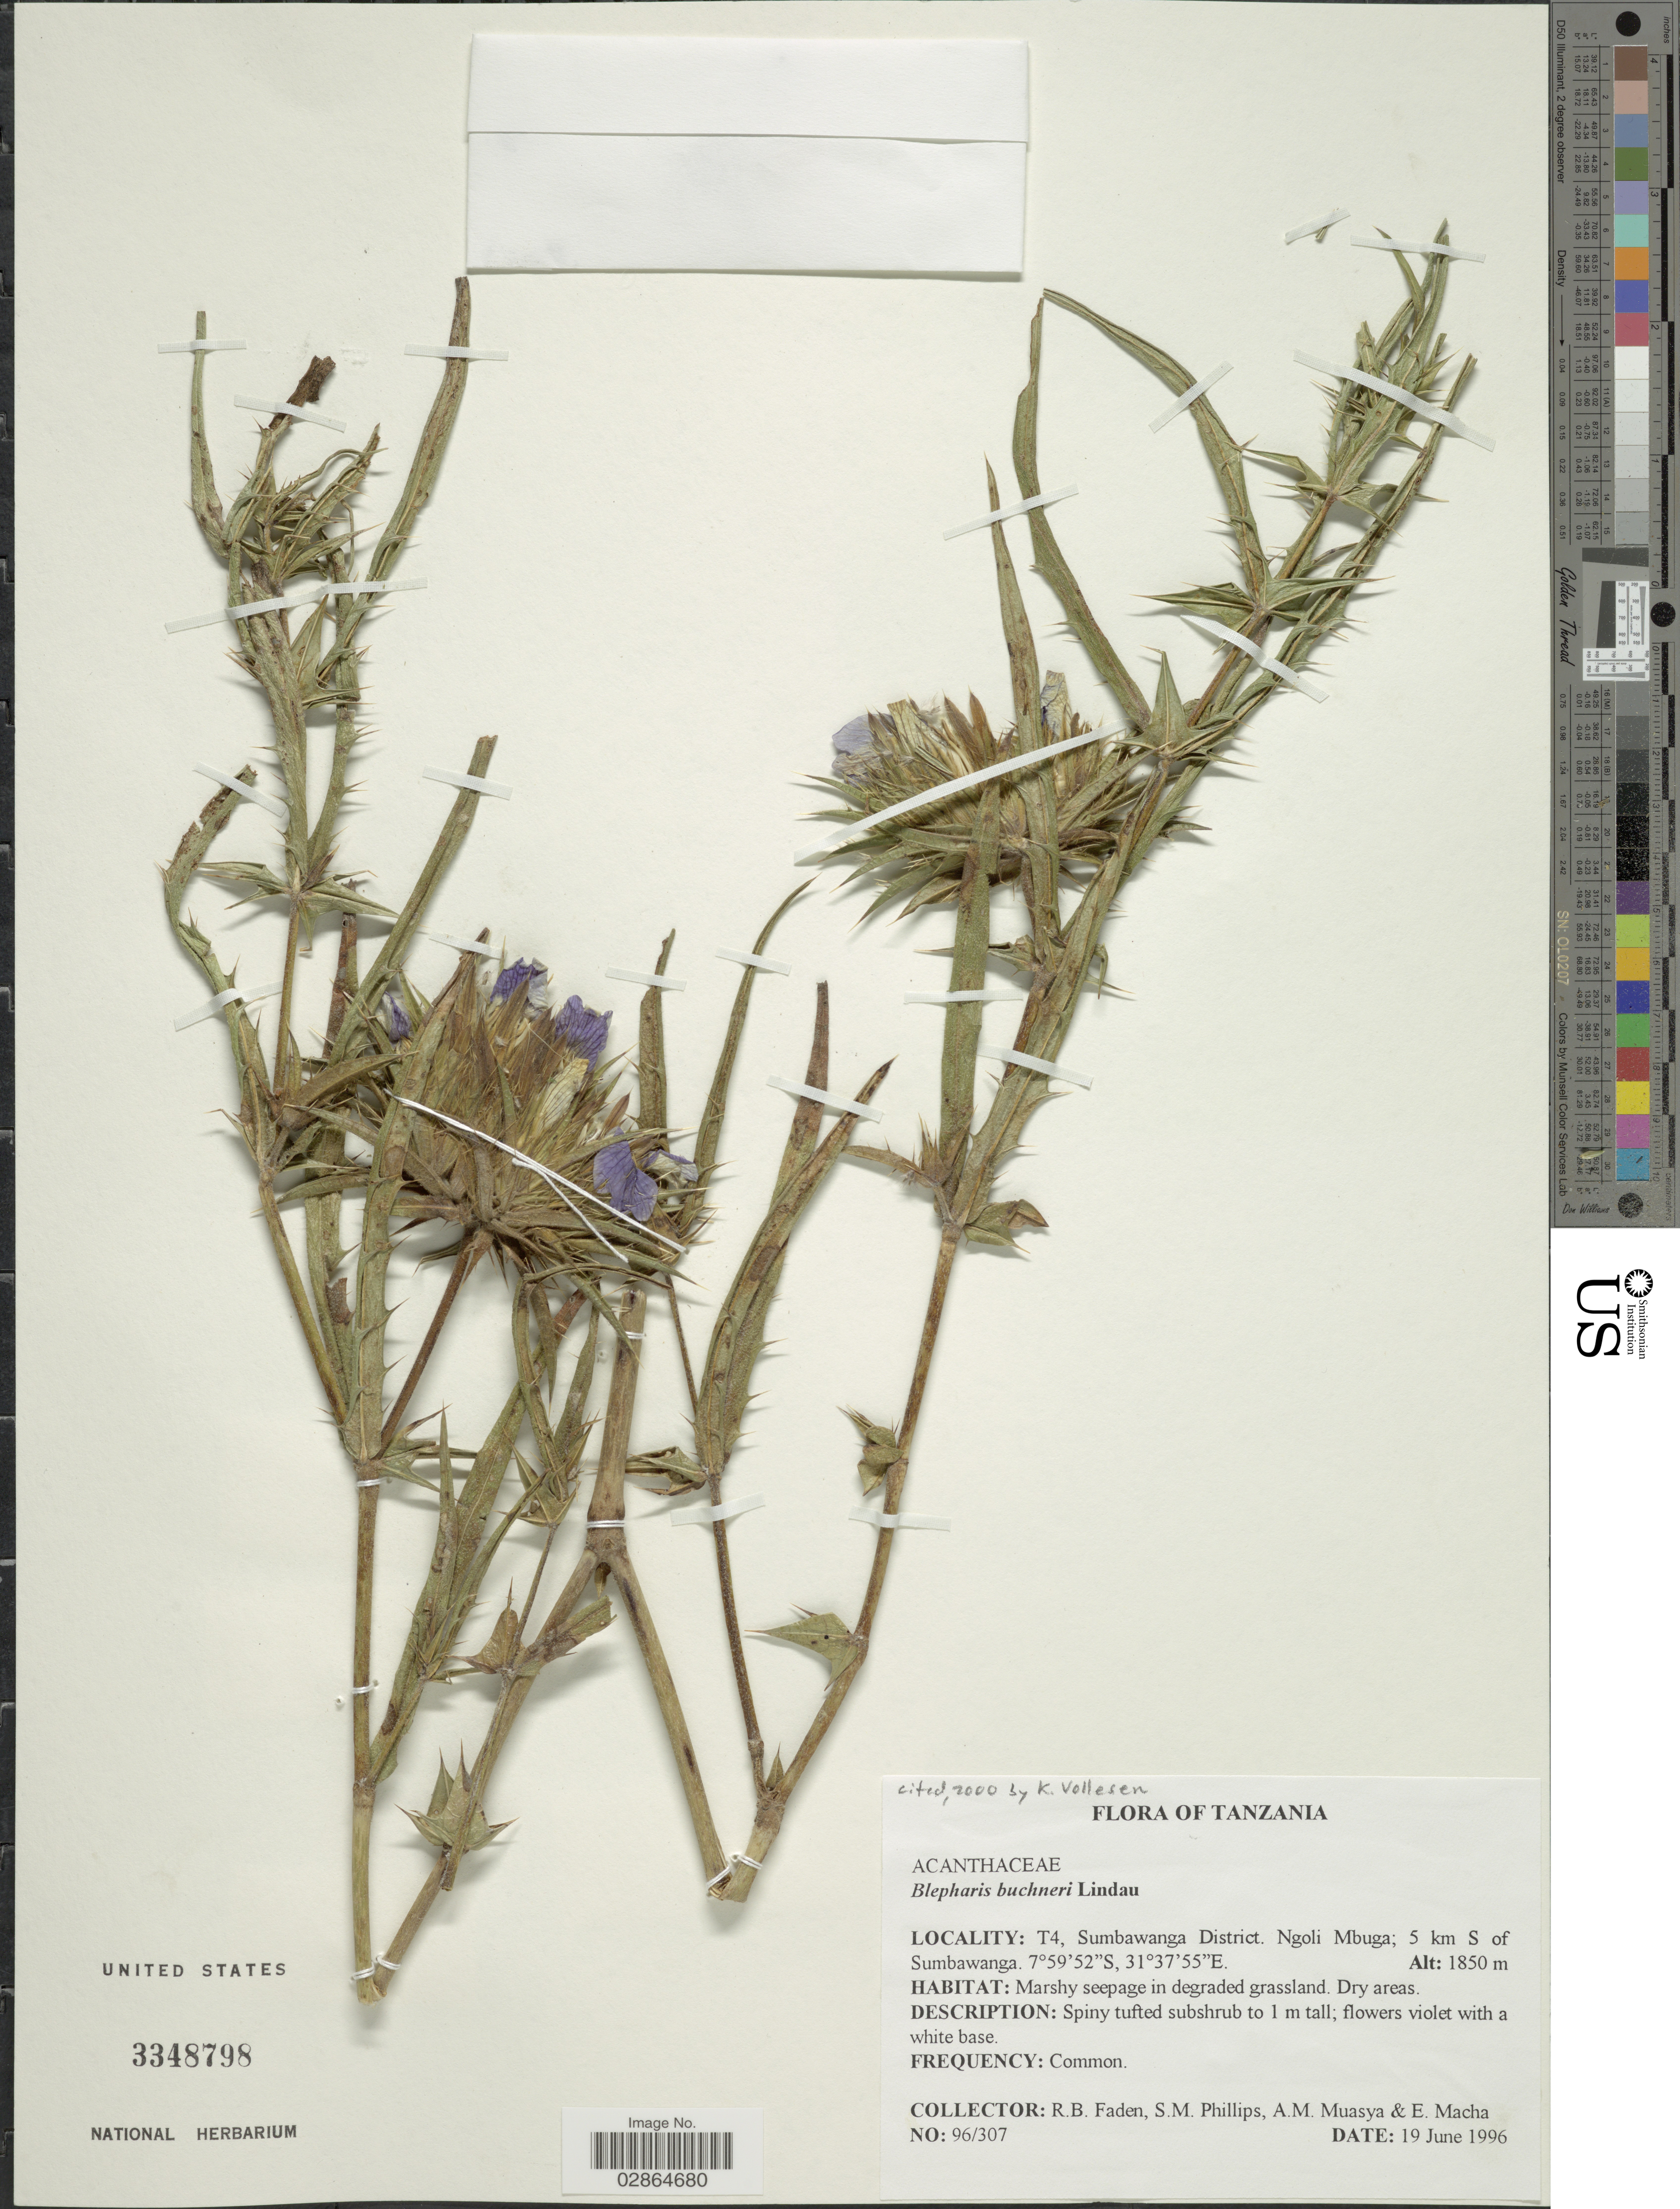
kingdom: Plantae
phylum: Tracheophyta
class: Magnoliopsida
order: Lamiales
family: Acanthaceae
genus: Blepharis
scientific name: Blepharis buchneri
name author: Lindau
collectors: R. B. Faden, S. M. Phillips, A. Muasya & E. Macha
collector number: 96/307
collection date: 1996-06-19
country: Tanzania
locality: T4, Sumbawanga District. Ngoli Mbuga; 5 km S of Sumbawanga.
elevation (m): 1850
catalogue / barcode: US 3348798